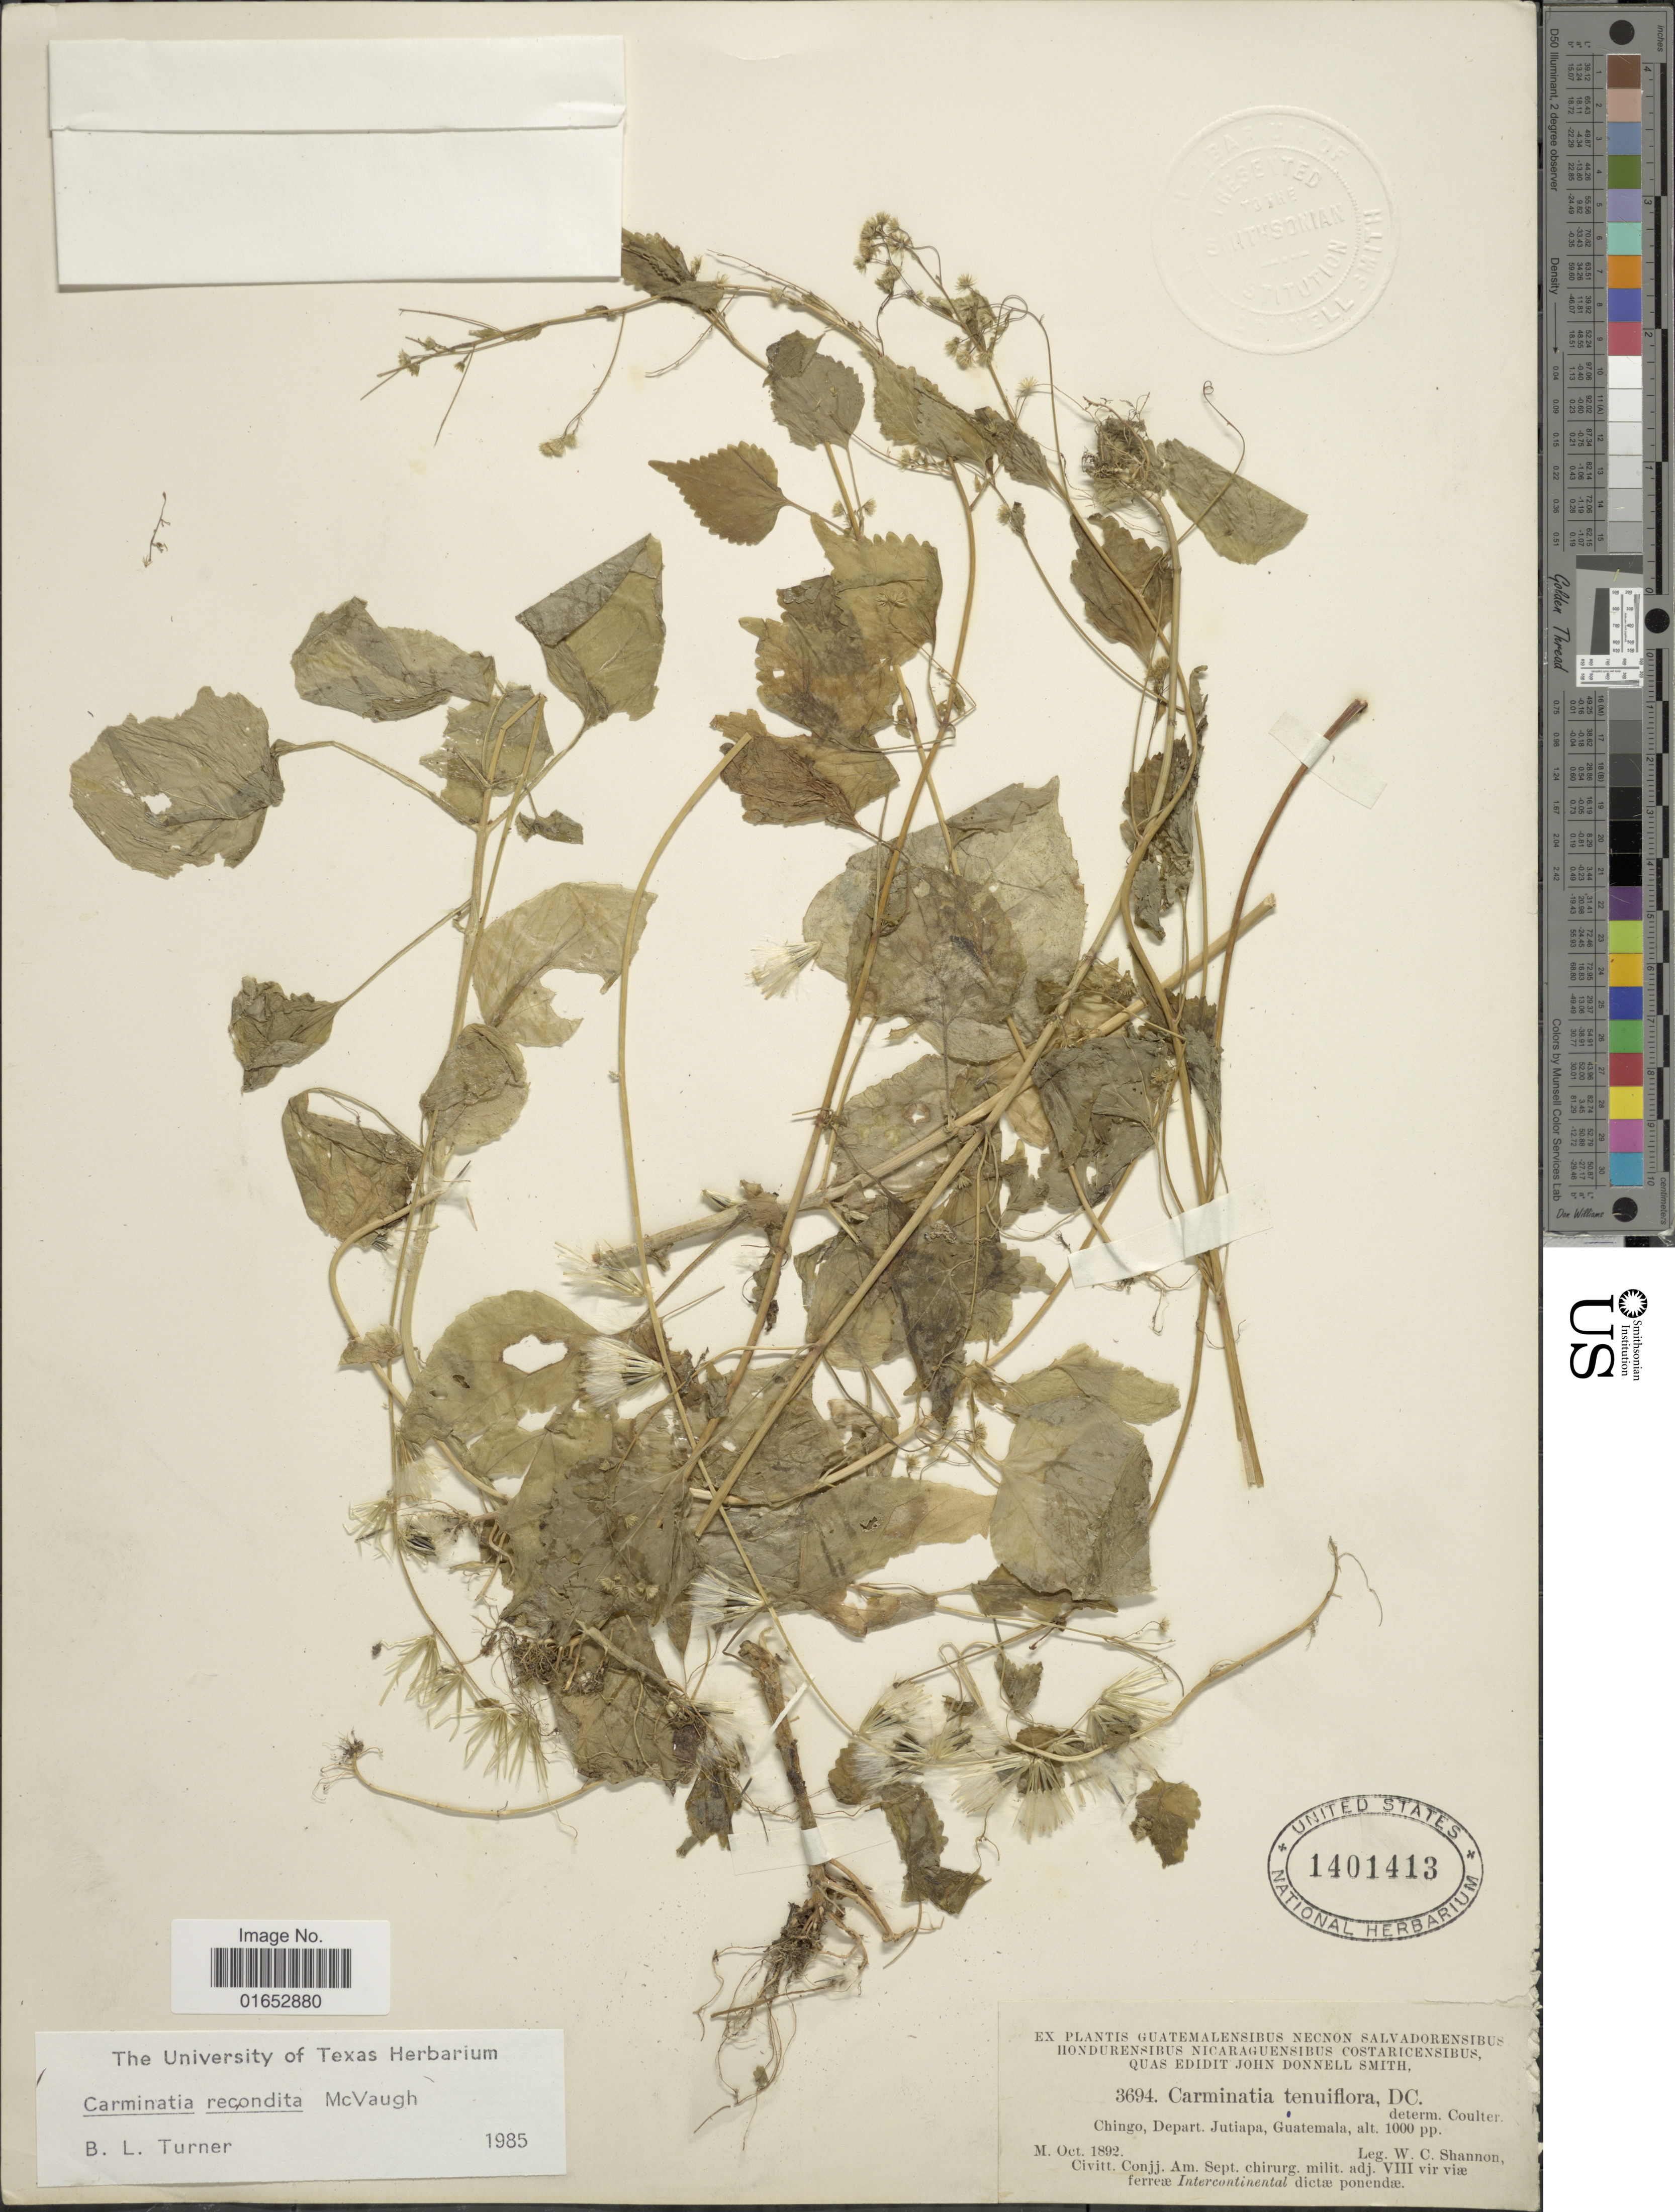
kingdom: Plantae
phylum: Tracheophyta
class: Magnoliopsida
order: Asterales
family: Asteraceae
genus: Carminatia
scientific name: Carminatia recondita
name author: McVaugh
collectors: W. C. Shannon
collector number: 3694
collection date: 1892-10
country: Guatemala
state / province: Jutiapa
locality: Chingo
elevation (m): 305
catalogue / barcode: US 1401413